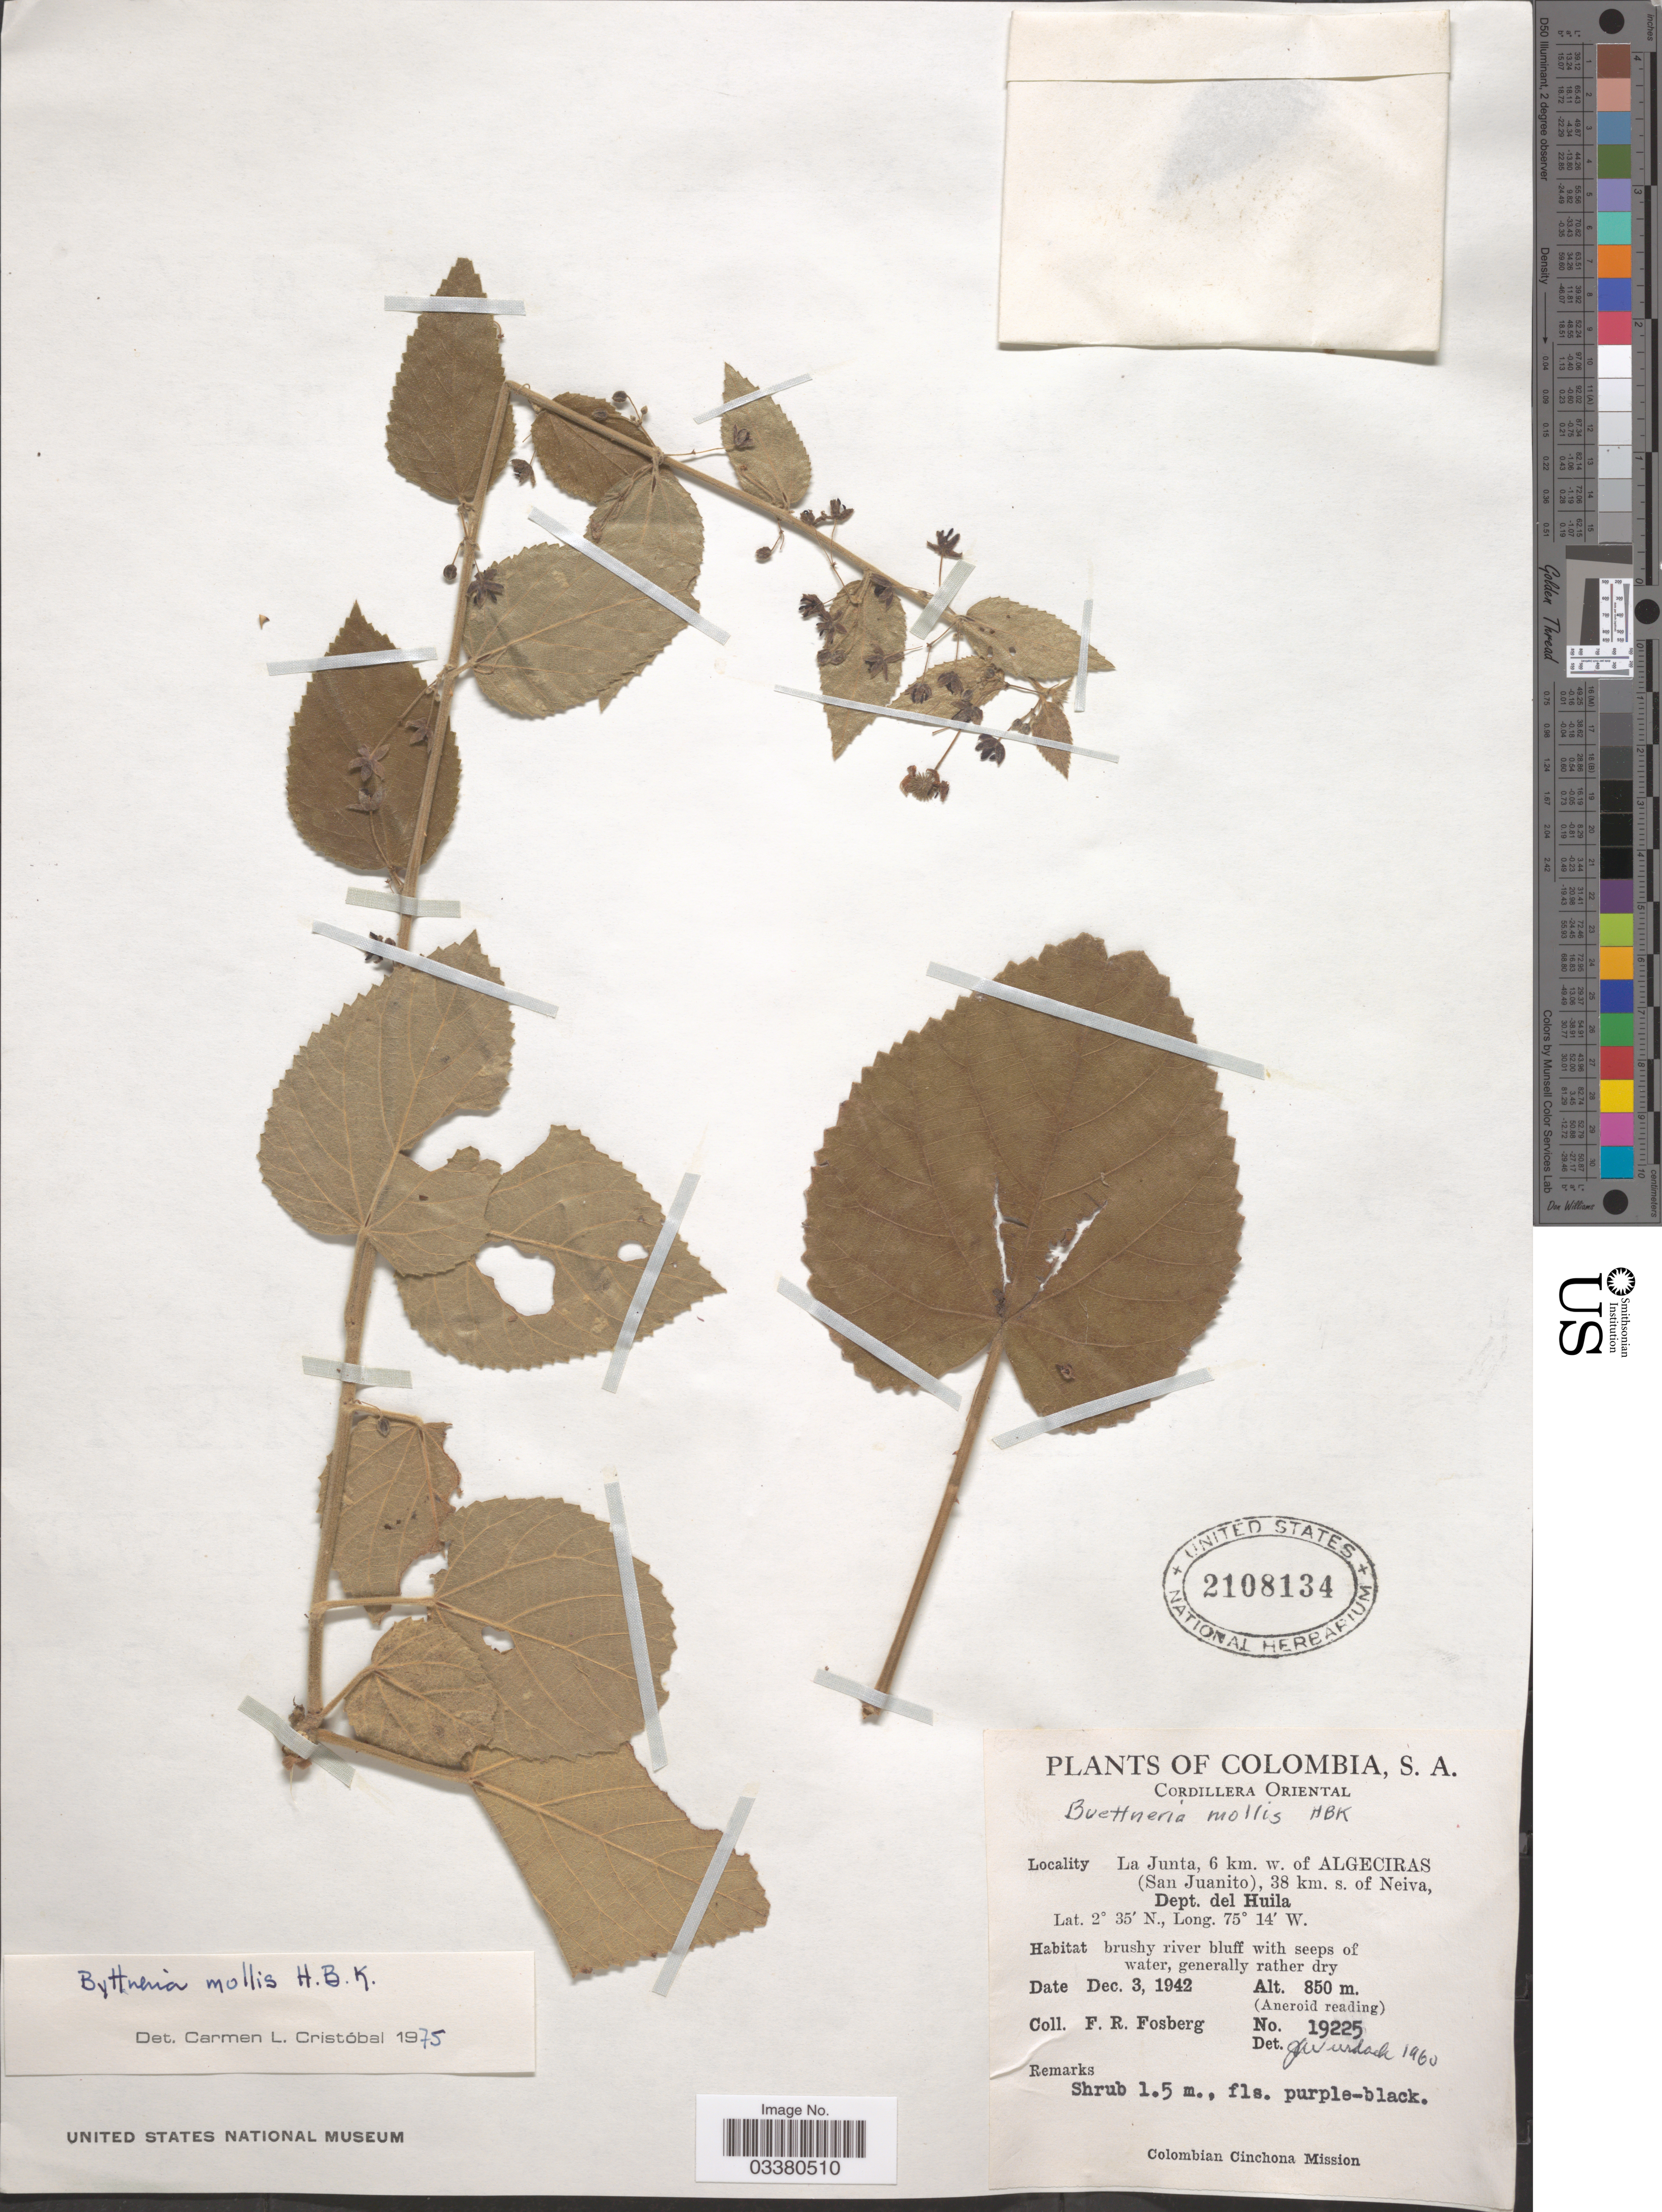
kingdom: Plantae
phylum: Tracheophyta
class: Magnoliopsida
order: Malvales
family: Malvaceae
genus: Byttneria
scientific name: Byttneria mollis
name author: Kunth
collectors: F. R. Fosberg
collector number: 19225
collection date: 1942-12-03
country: Colombia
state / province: Huila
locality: Cordillera Oriental. La Junta, 6 km. w. of Algeciras (San Juanito), 38 km. s. of Neiva, Dept. del Huila.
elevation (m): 850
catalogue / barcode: US 2108134